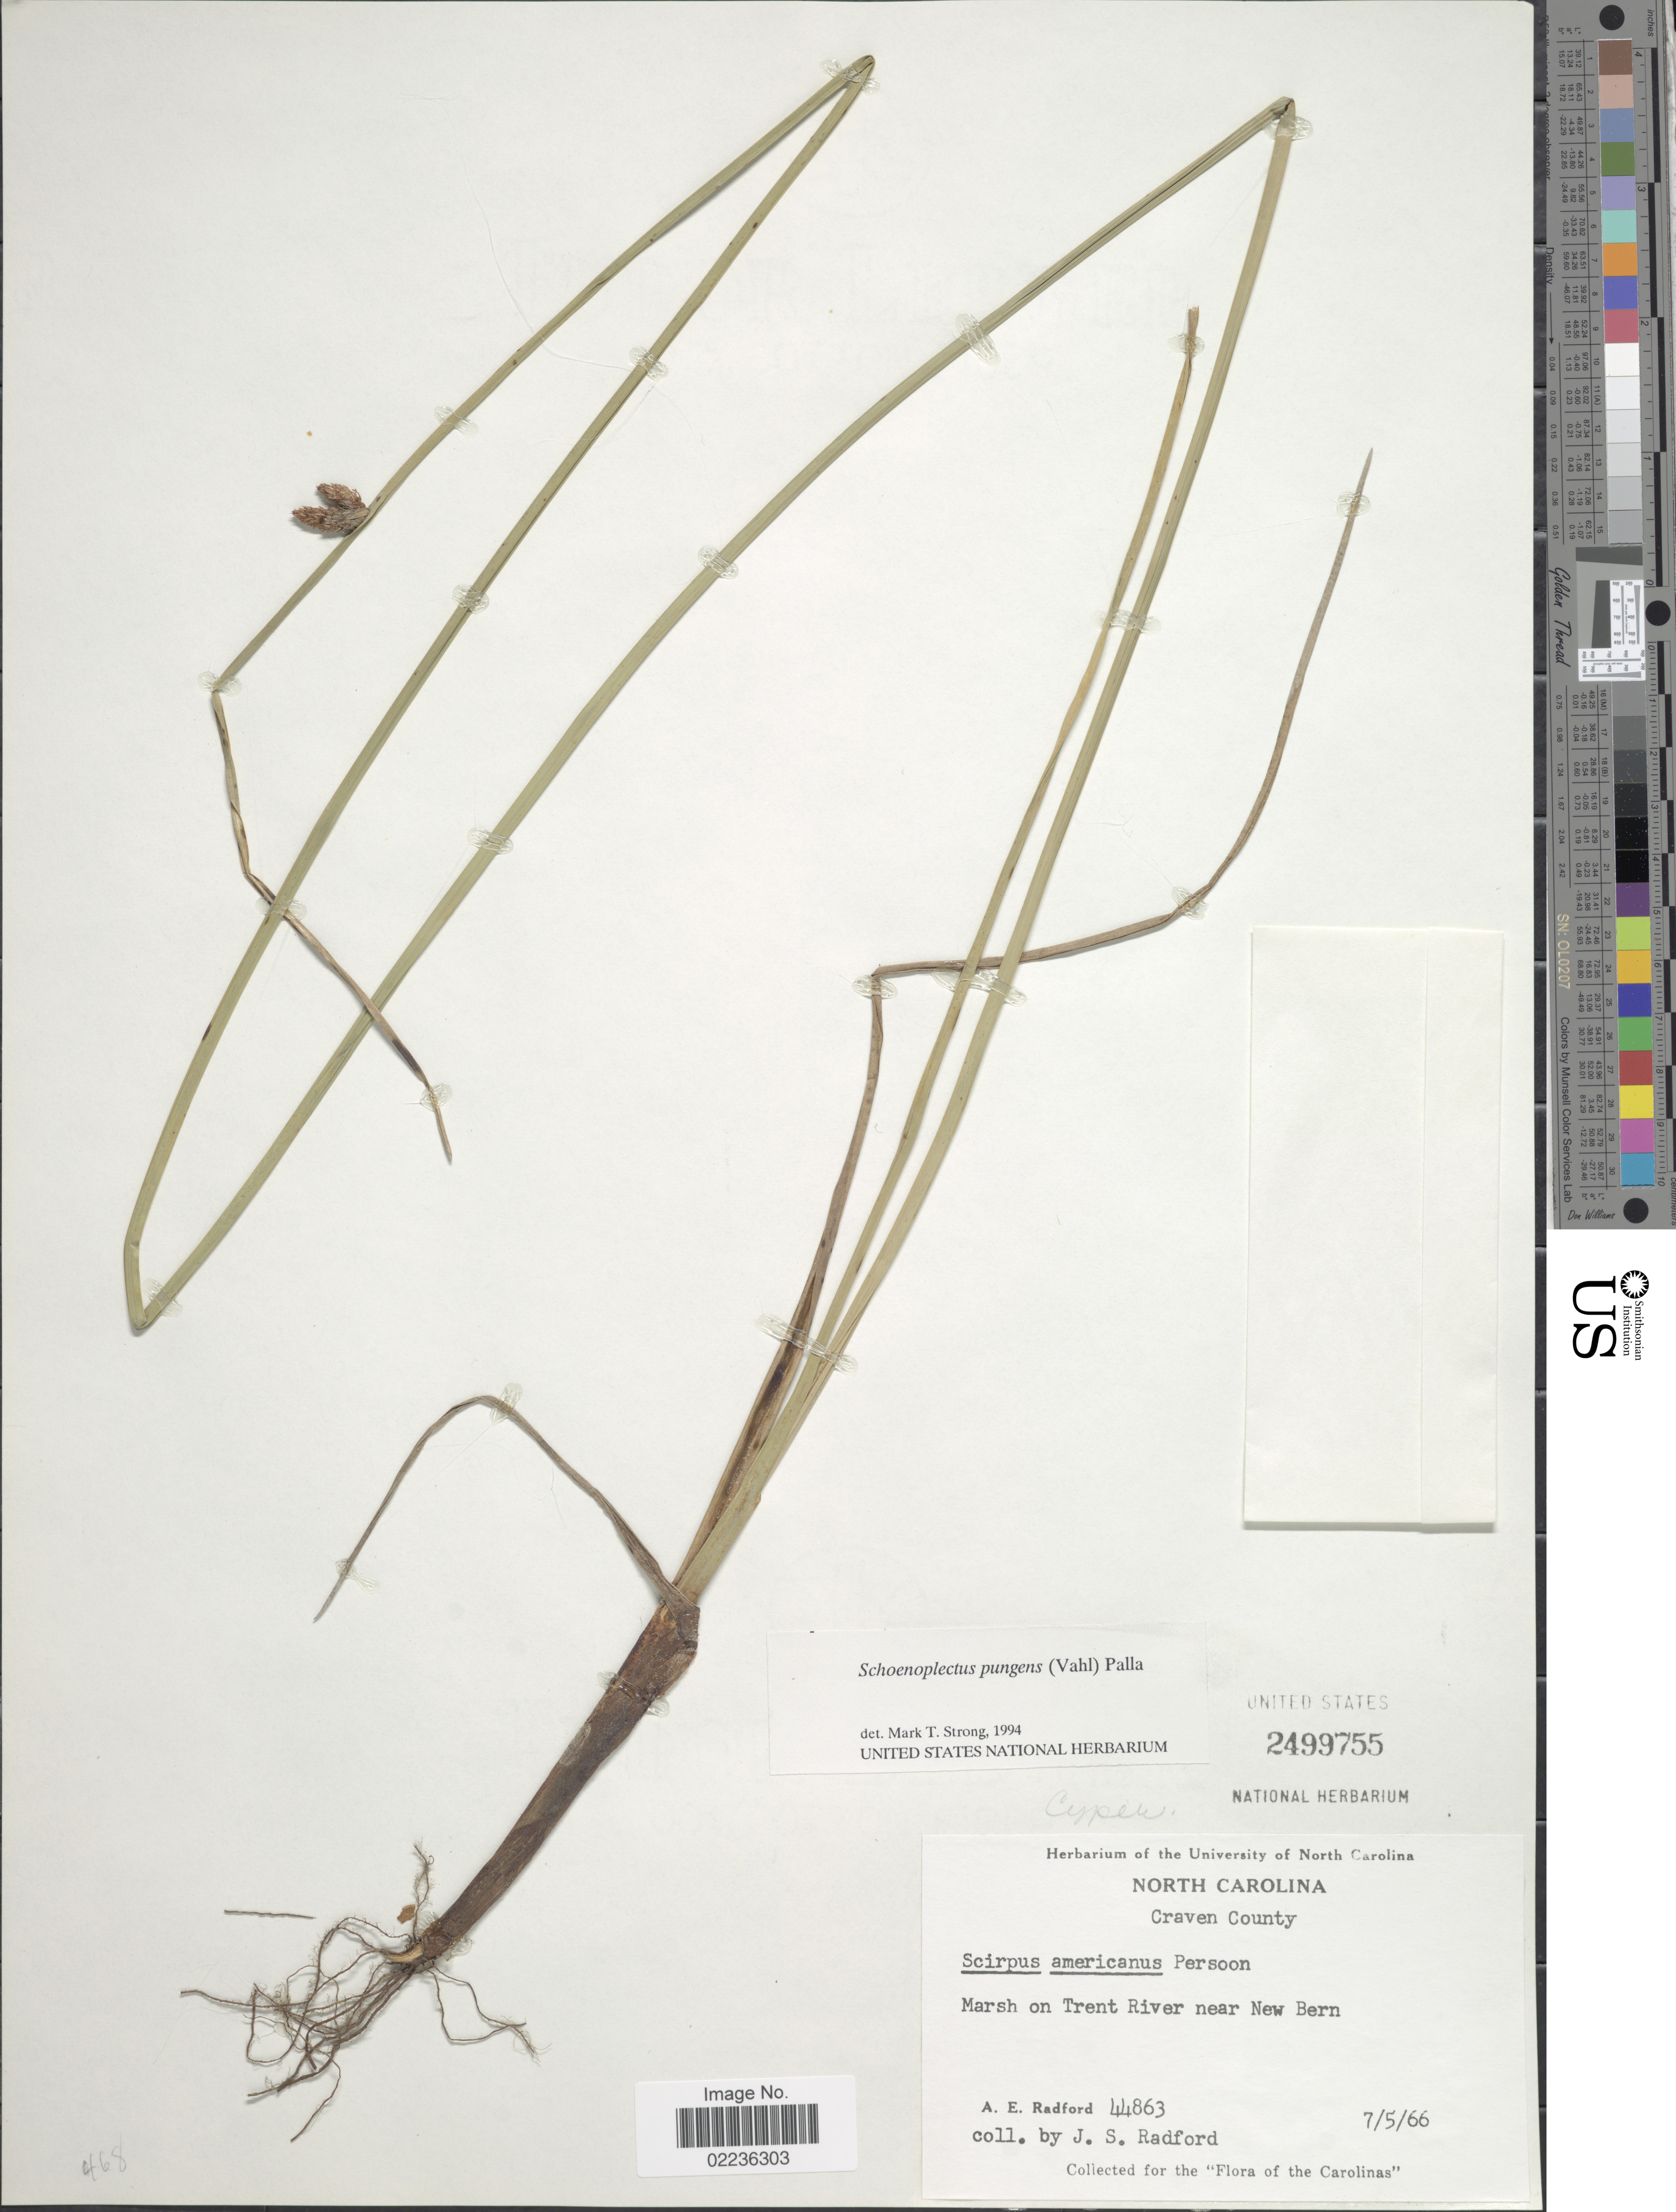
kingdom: Plantae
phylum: Tracheophyta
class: Liliopsida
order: Poales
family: Cyperaceae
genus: Schoenoplectus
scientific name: Schoenoplectus pungens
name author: (Vahl) Palla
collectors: J. S. Radford & A. E. Radford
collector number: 44863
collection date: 1966-07-05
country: United States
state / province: North Carolina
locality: Craven County. Marsh on Trent River near New Bern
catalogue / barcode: US 2499755